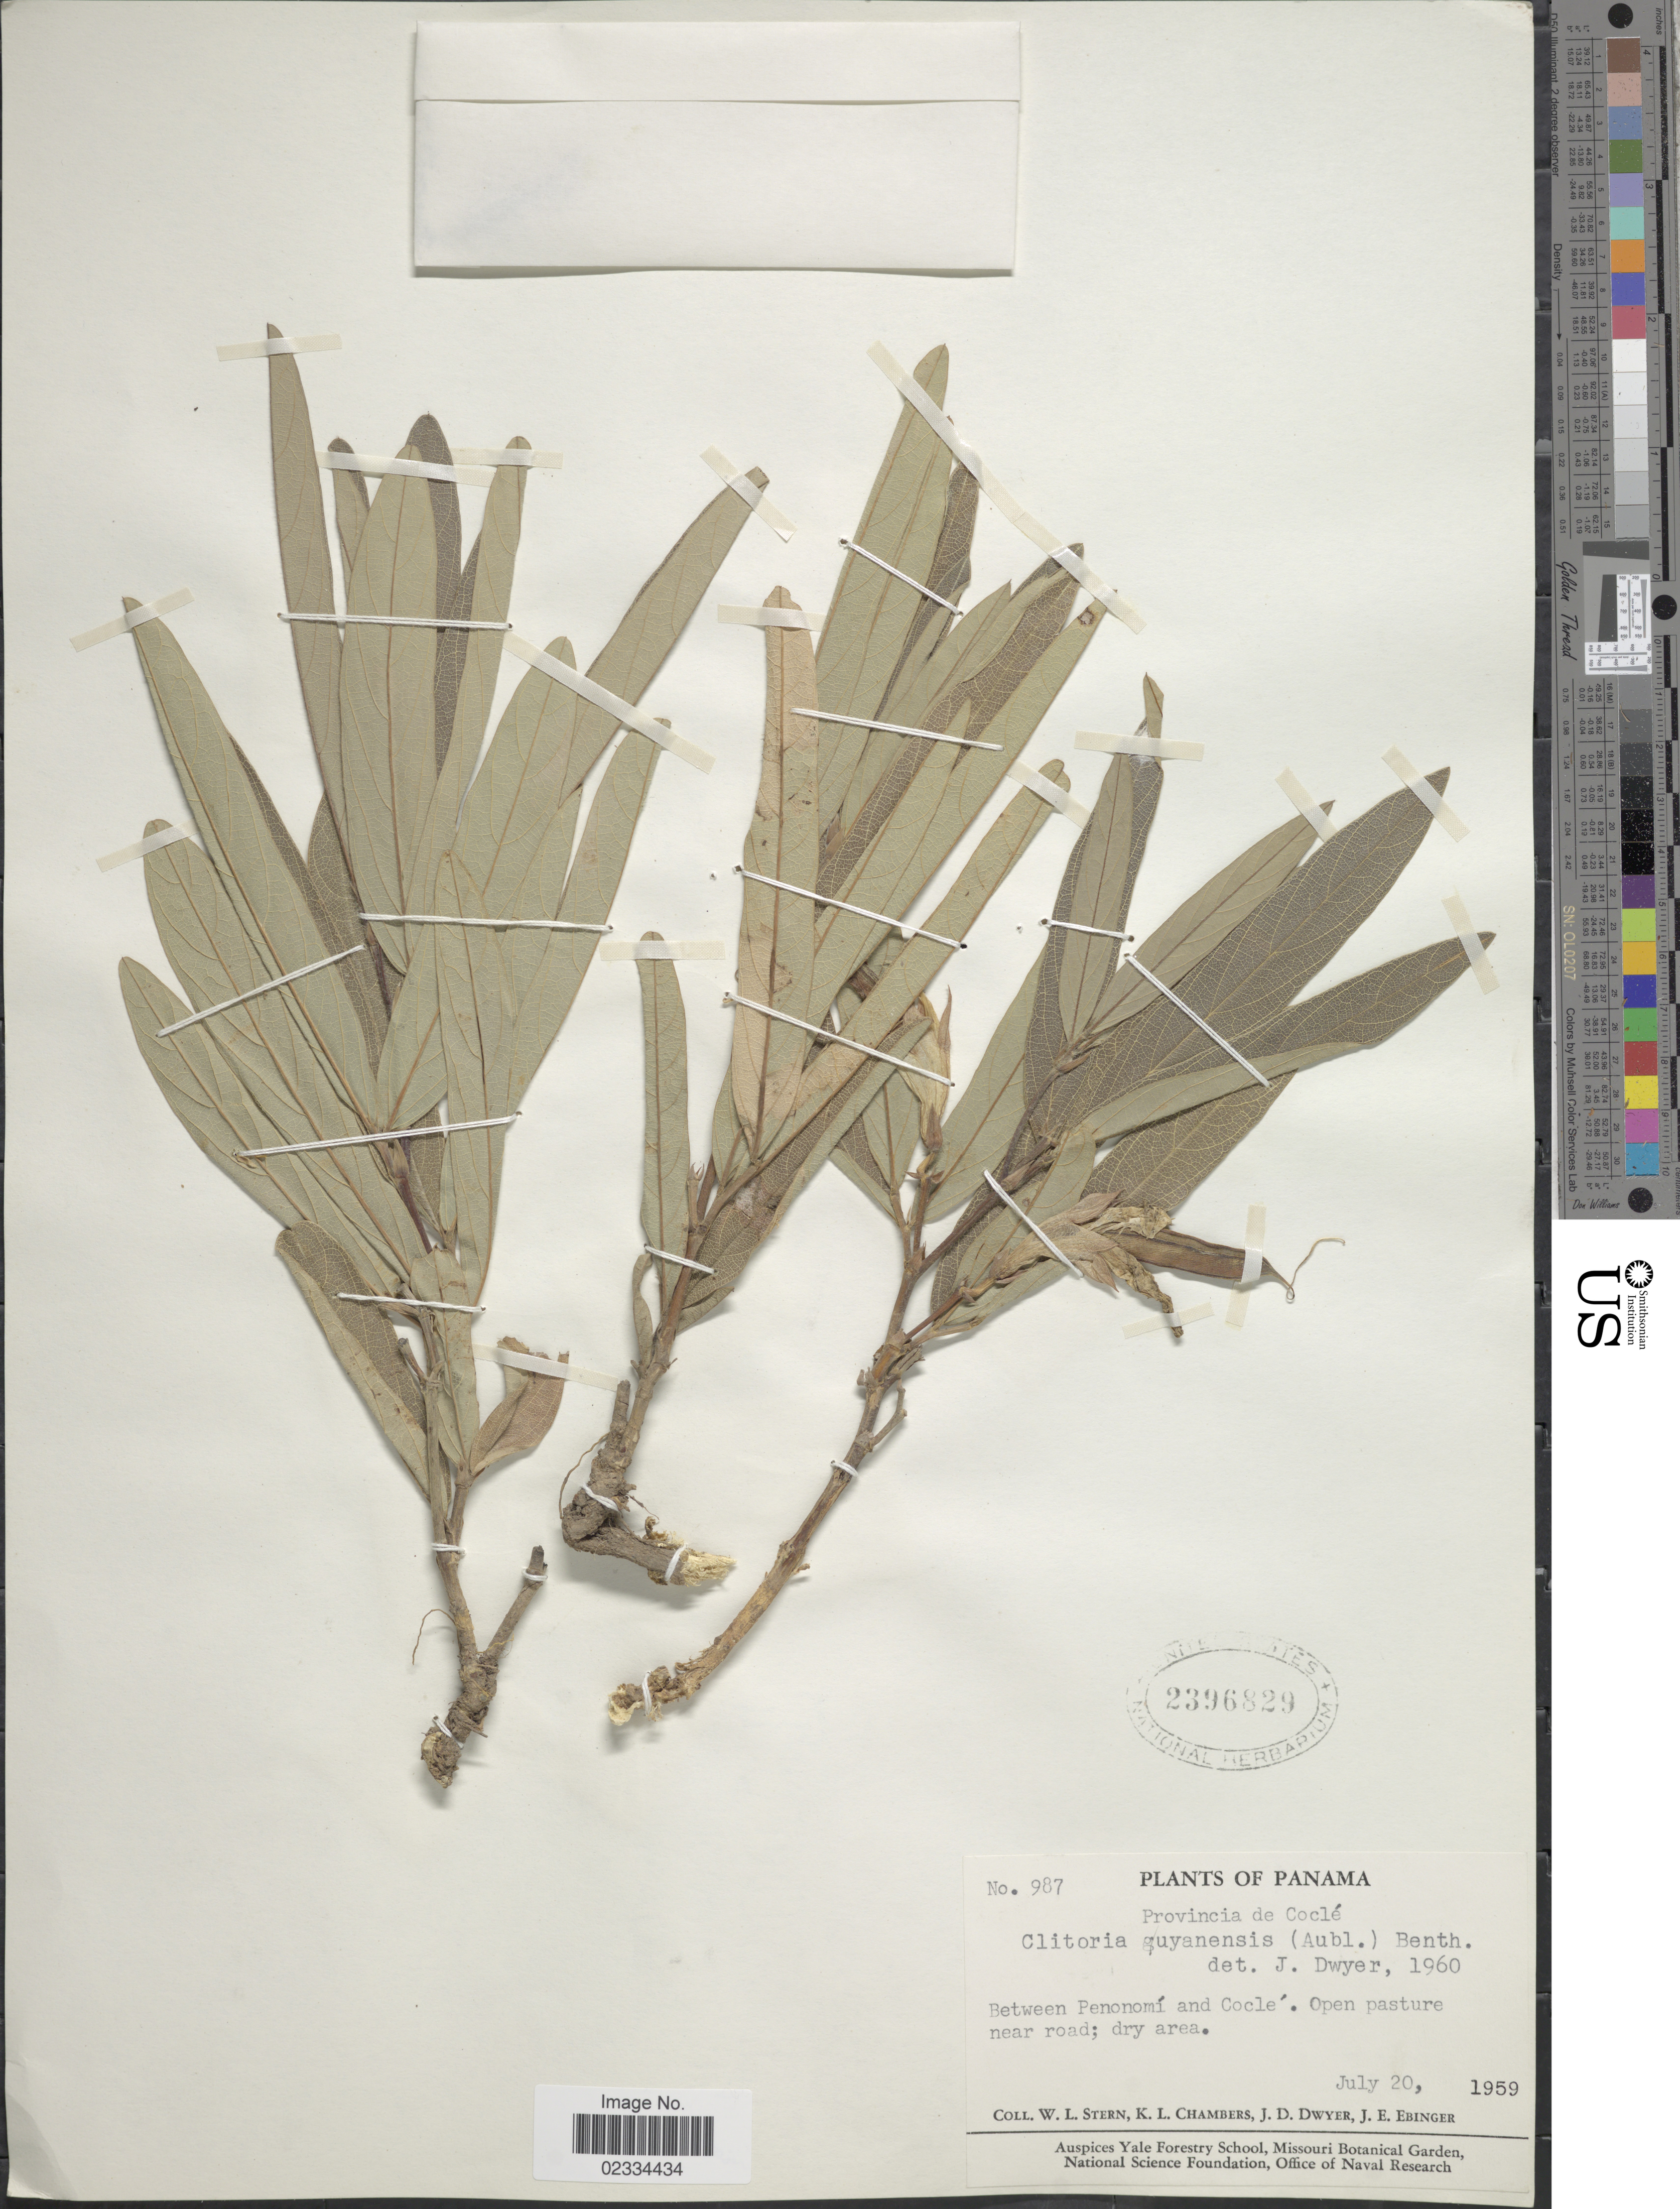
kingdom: Plantae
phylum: Tracheophyta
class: Magnoliopsida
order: Fabales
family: Fabaceae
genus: Clitoria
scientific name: Clitoria guianensis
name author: (Aubl.) Benth.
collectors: W. L. Stern, K. Chambers, J. D. Dwyer & J. Ebinger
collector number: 987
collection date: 1959-07-20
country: Panama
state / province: Coclé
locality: Between Penonomí and Coclé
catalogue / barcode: US 2396829